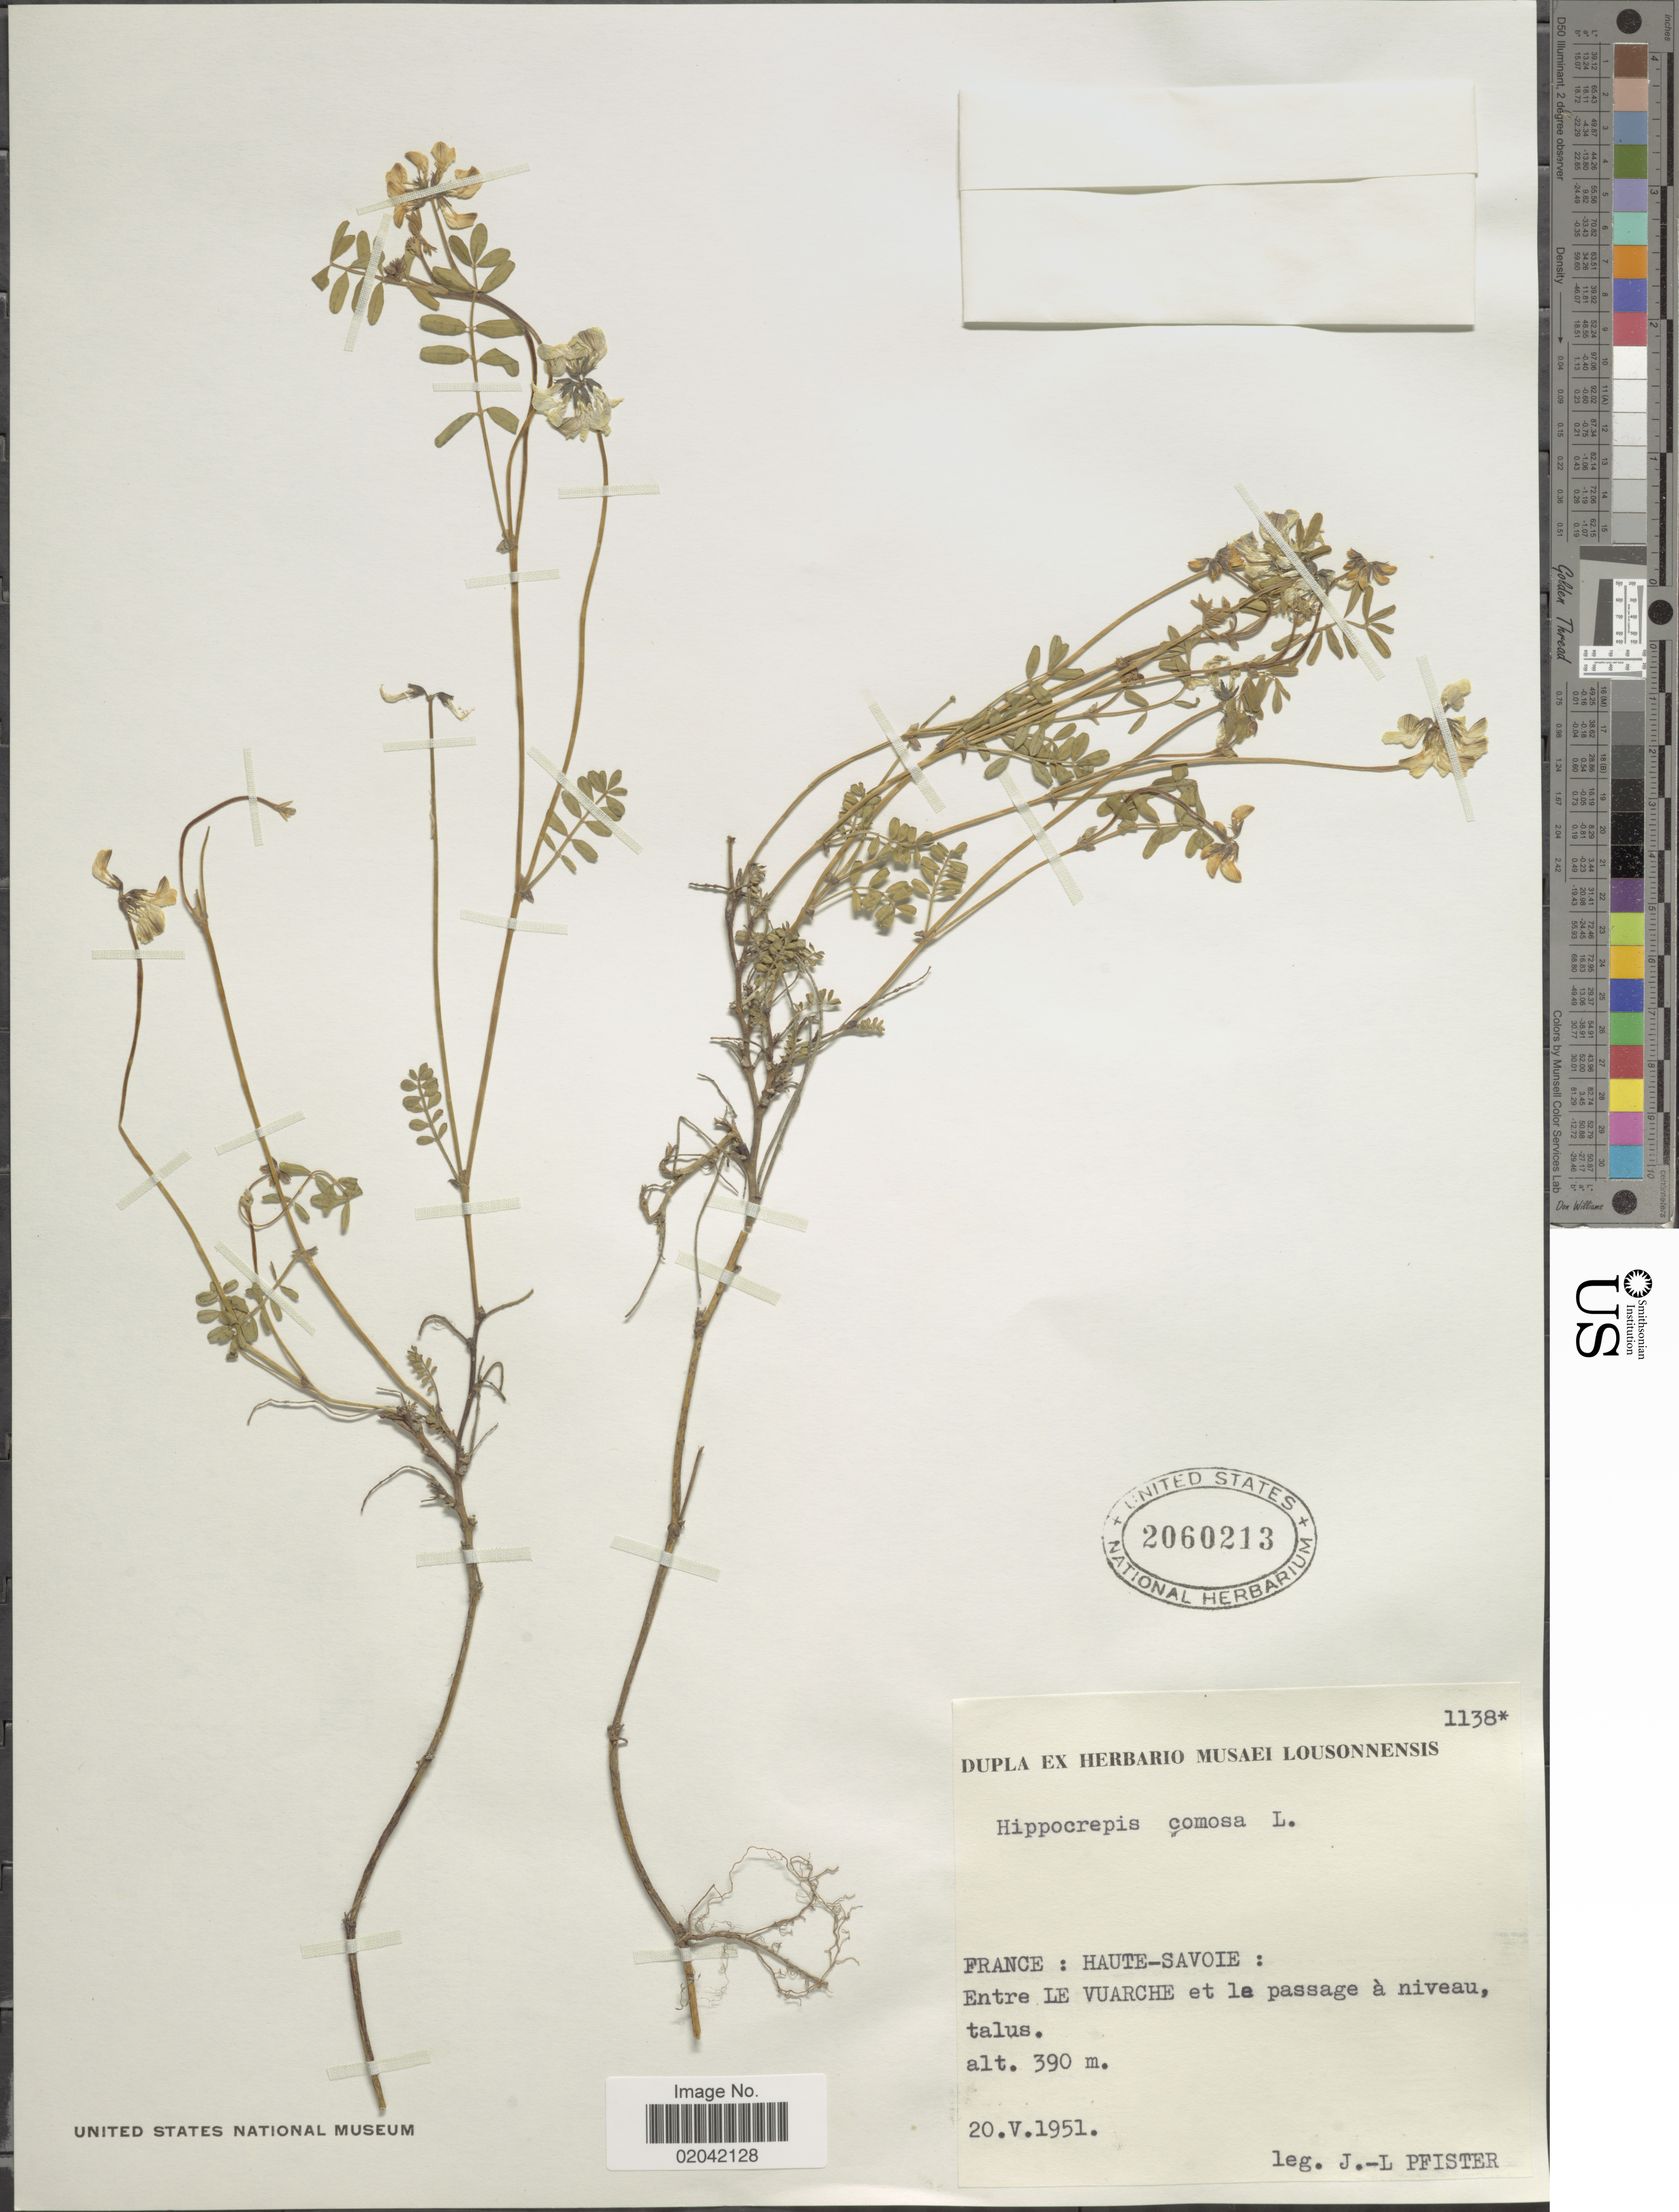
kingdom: Plantae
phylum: Tracheophyta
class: Magnoliopsida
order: Fabales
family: Fabaceae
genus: Hippocrepis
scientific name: Hippocrepis comosa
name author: L.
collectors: J. Pfister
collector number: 1138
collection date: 1951-05-20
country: France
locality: Haute-Savoie: Entre Le Vuarche et le passage a niveau, talus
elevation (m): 390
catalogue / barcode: US 2060213